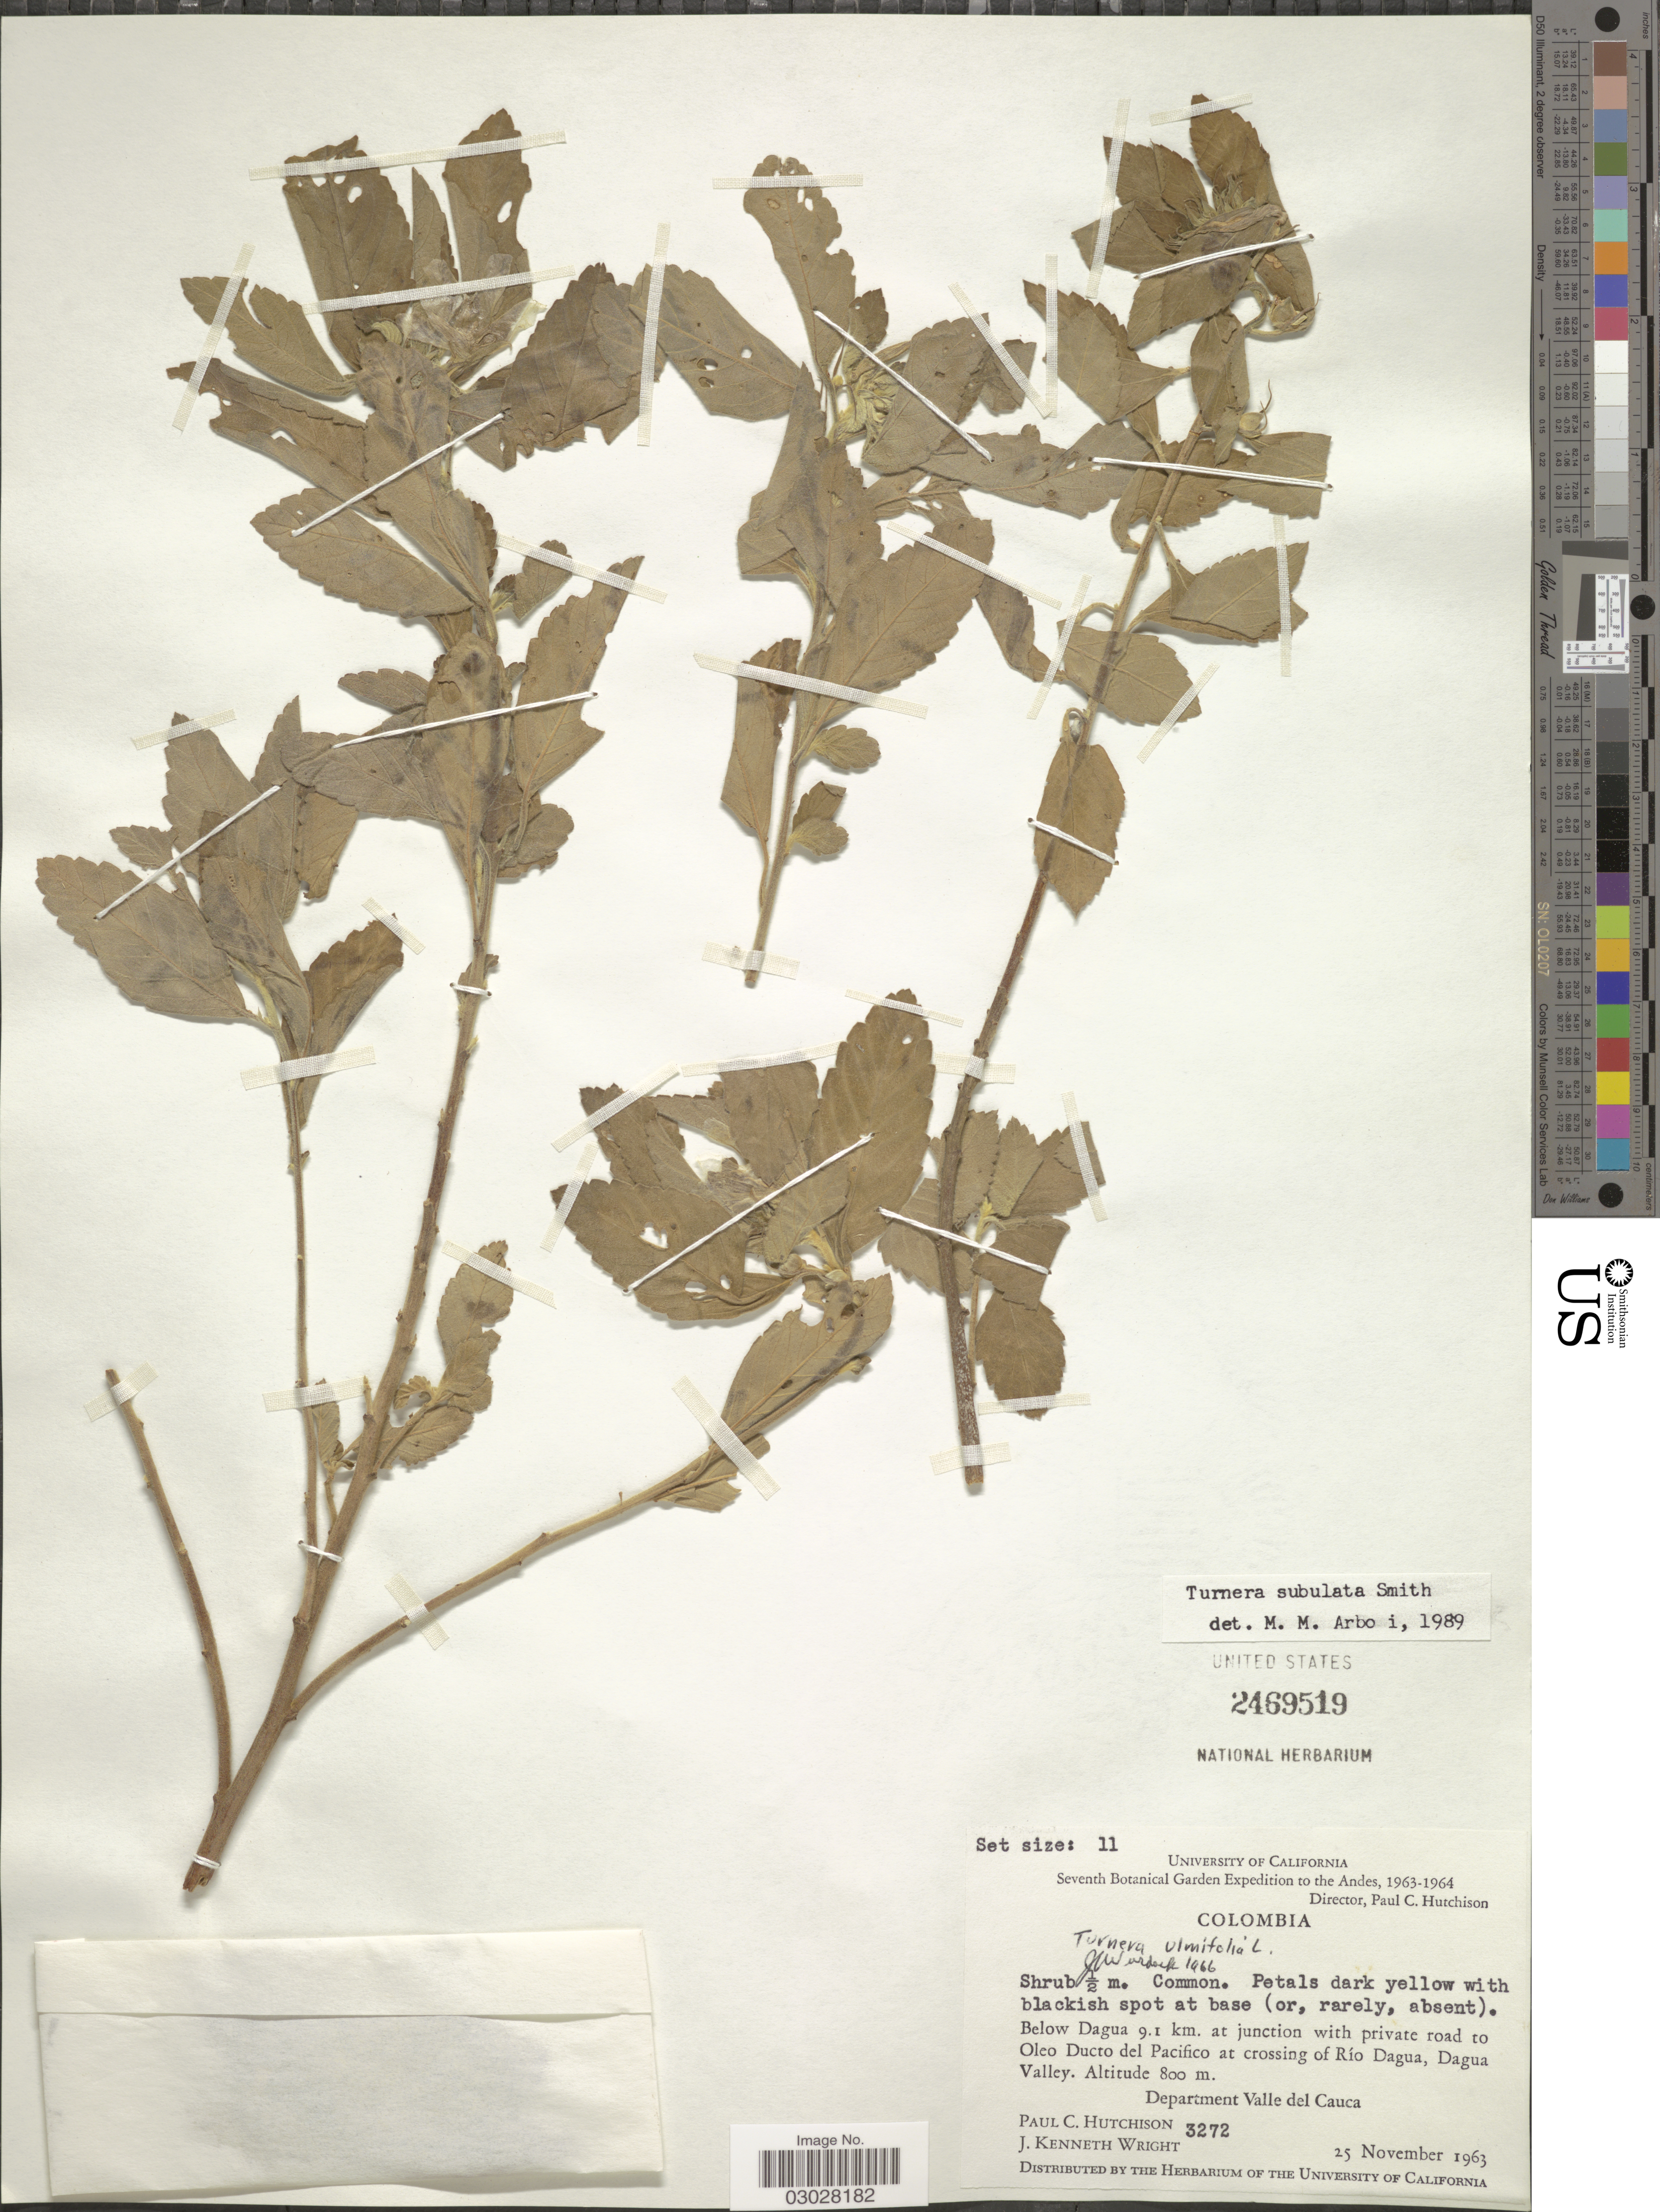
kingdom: Plantae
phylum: Tracheophyta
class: Magnoliopsida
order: Malpighiales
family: Turneraceae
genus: Turnera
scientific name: Turnera subulata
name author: Sm.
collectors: P. C. Hutchison & J. K. Wright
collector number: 3272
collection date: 1963-11-25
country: Colombia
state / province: Valle del Cauca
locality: Below Dagua 9.1 km. at junction with private road to Oleo Ducto del Pacifico at crossing of Río Dagua, Dagua Valley. Department Valle del Cauca. Andes.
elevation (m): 800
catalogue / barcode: US 2469519